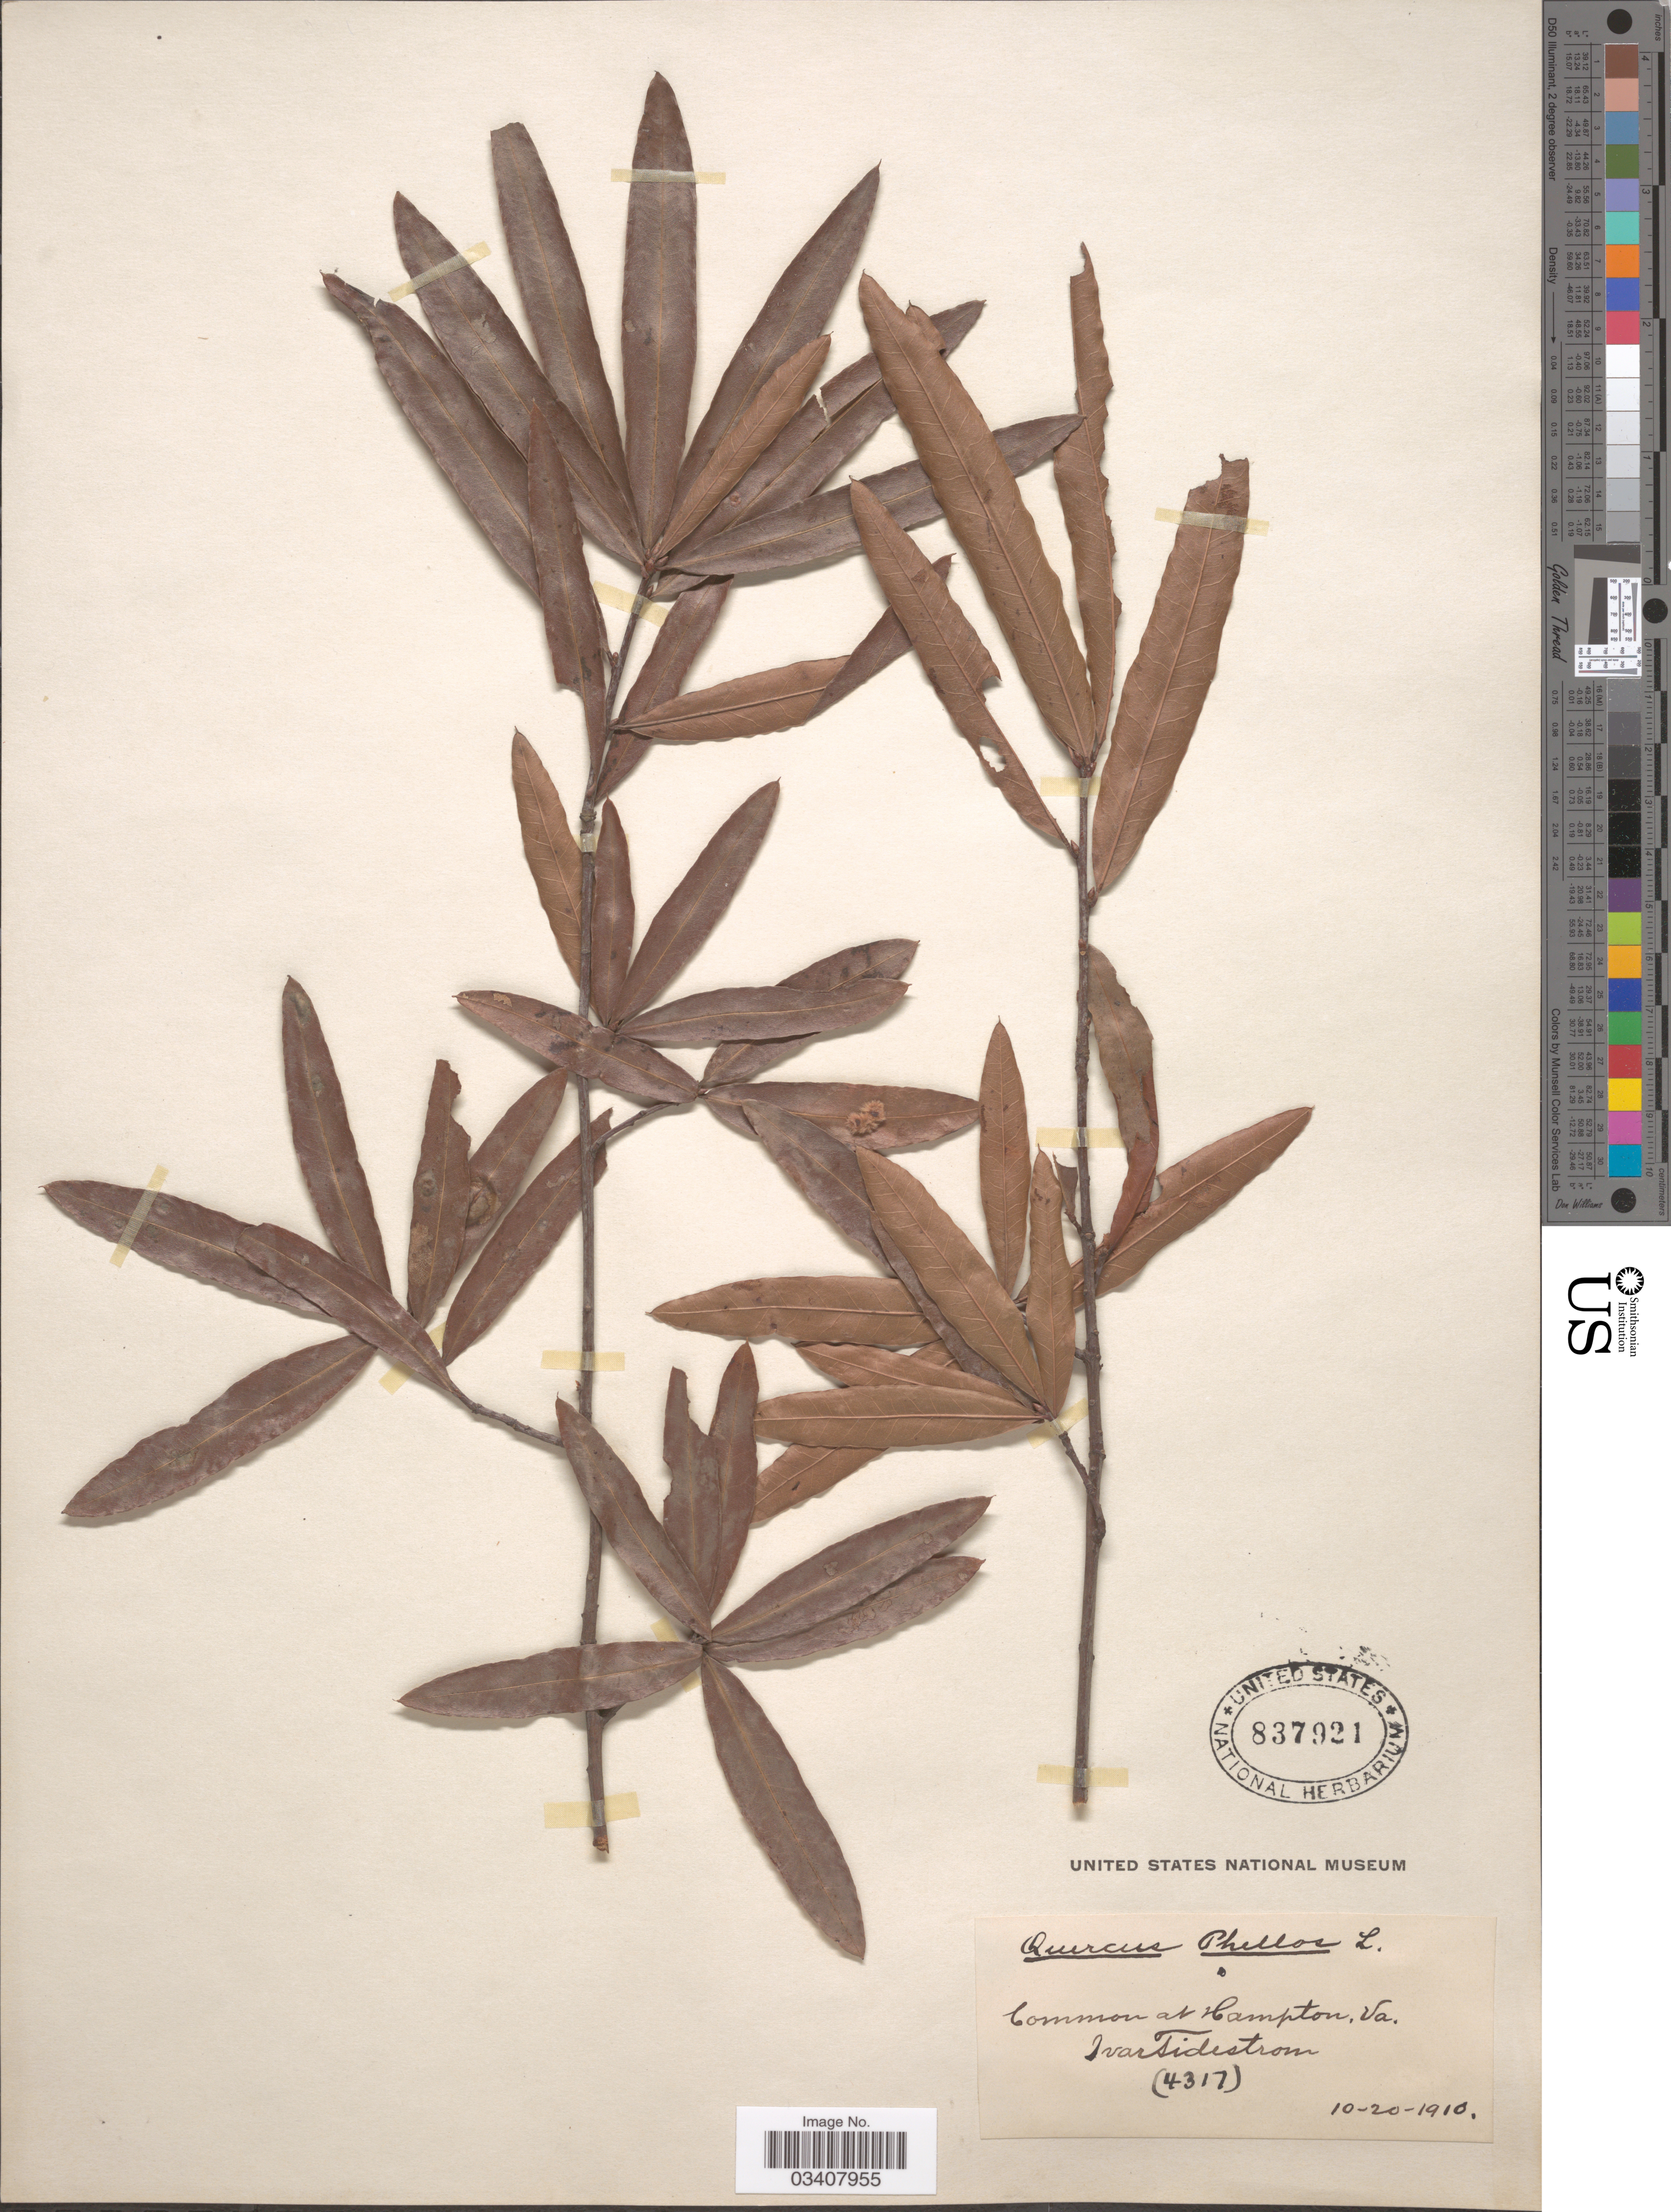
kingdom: Plantae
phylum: Tracheophyta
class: Magnoliopsida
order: Fagales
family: Fagaceae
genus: Quercus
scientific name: Quercus phellos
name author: L.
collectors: I. F. Tidestrom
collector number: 4317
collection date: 1910-10-20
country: United States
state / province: Virginia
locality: Common at Hampton.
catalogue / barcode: US 837921